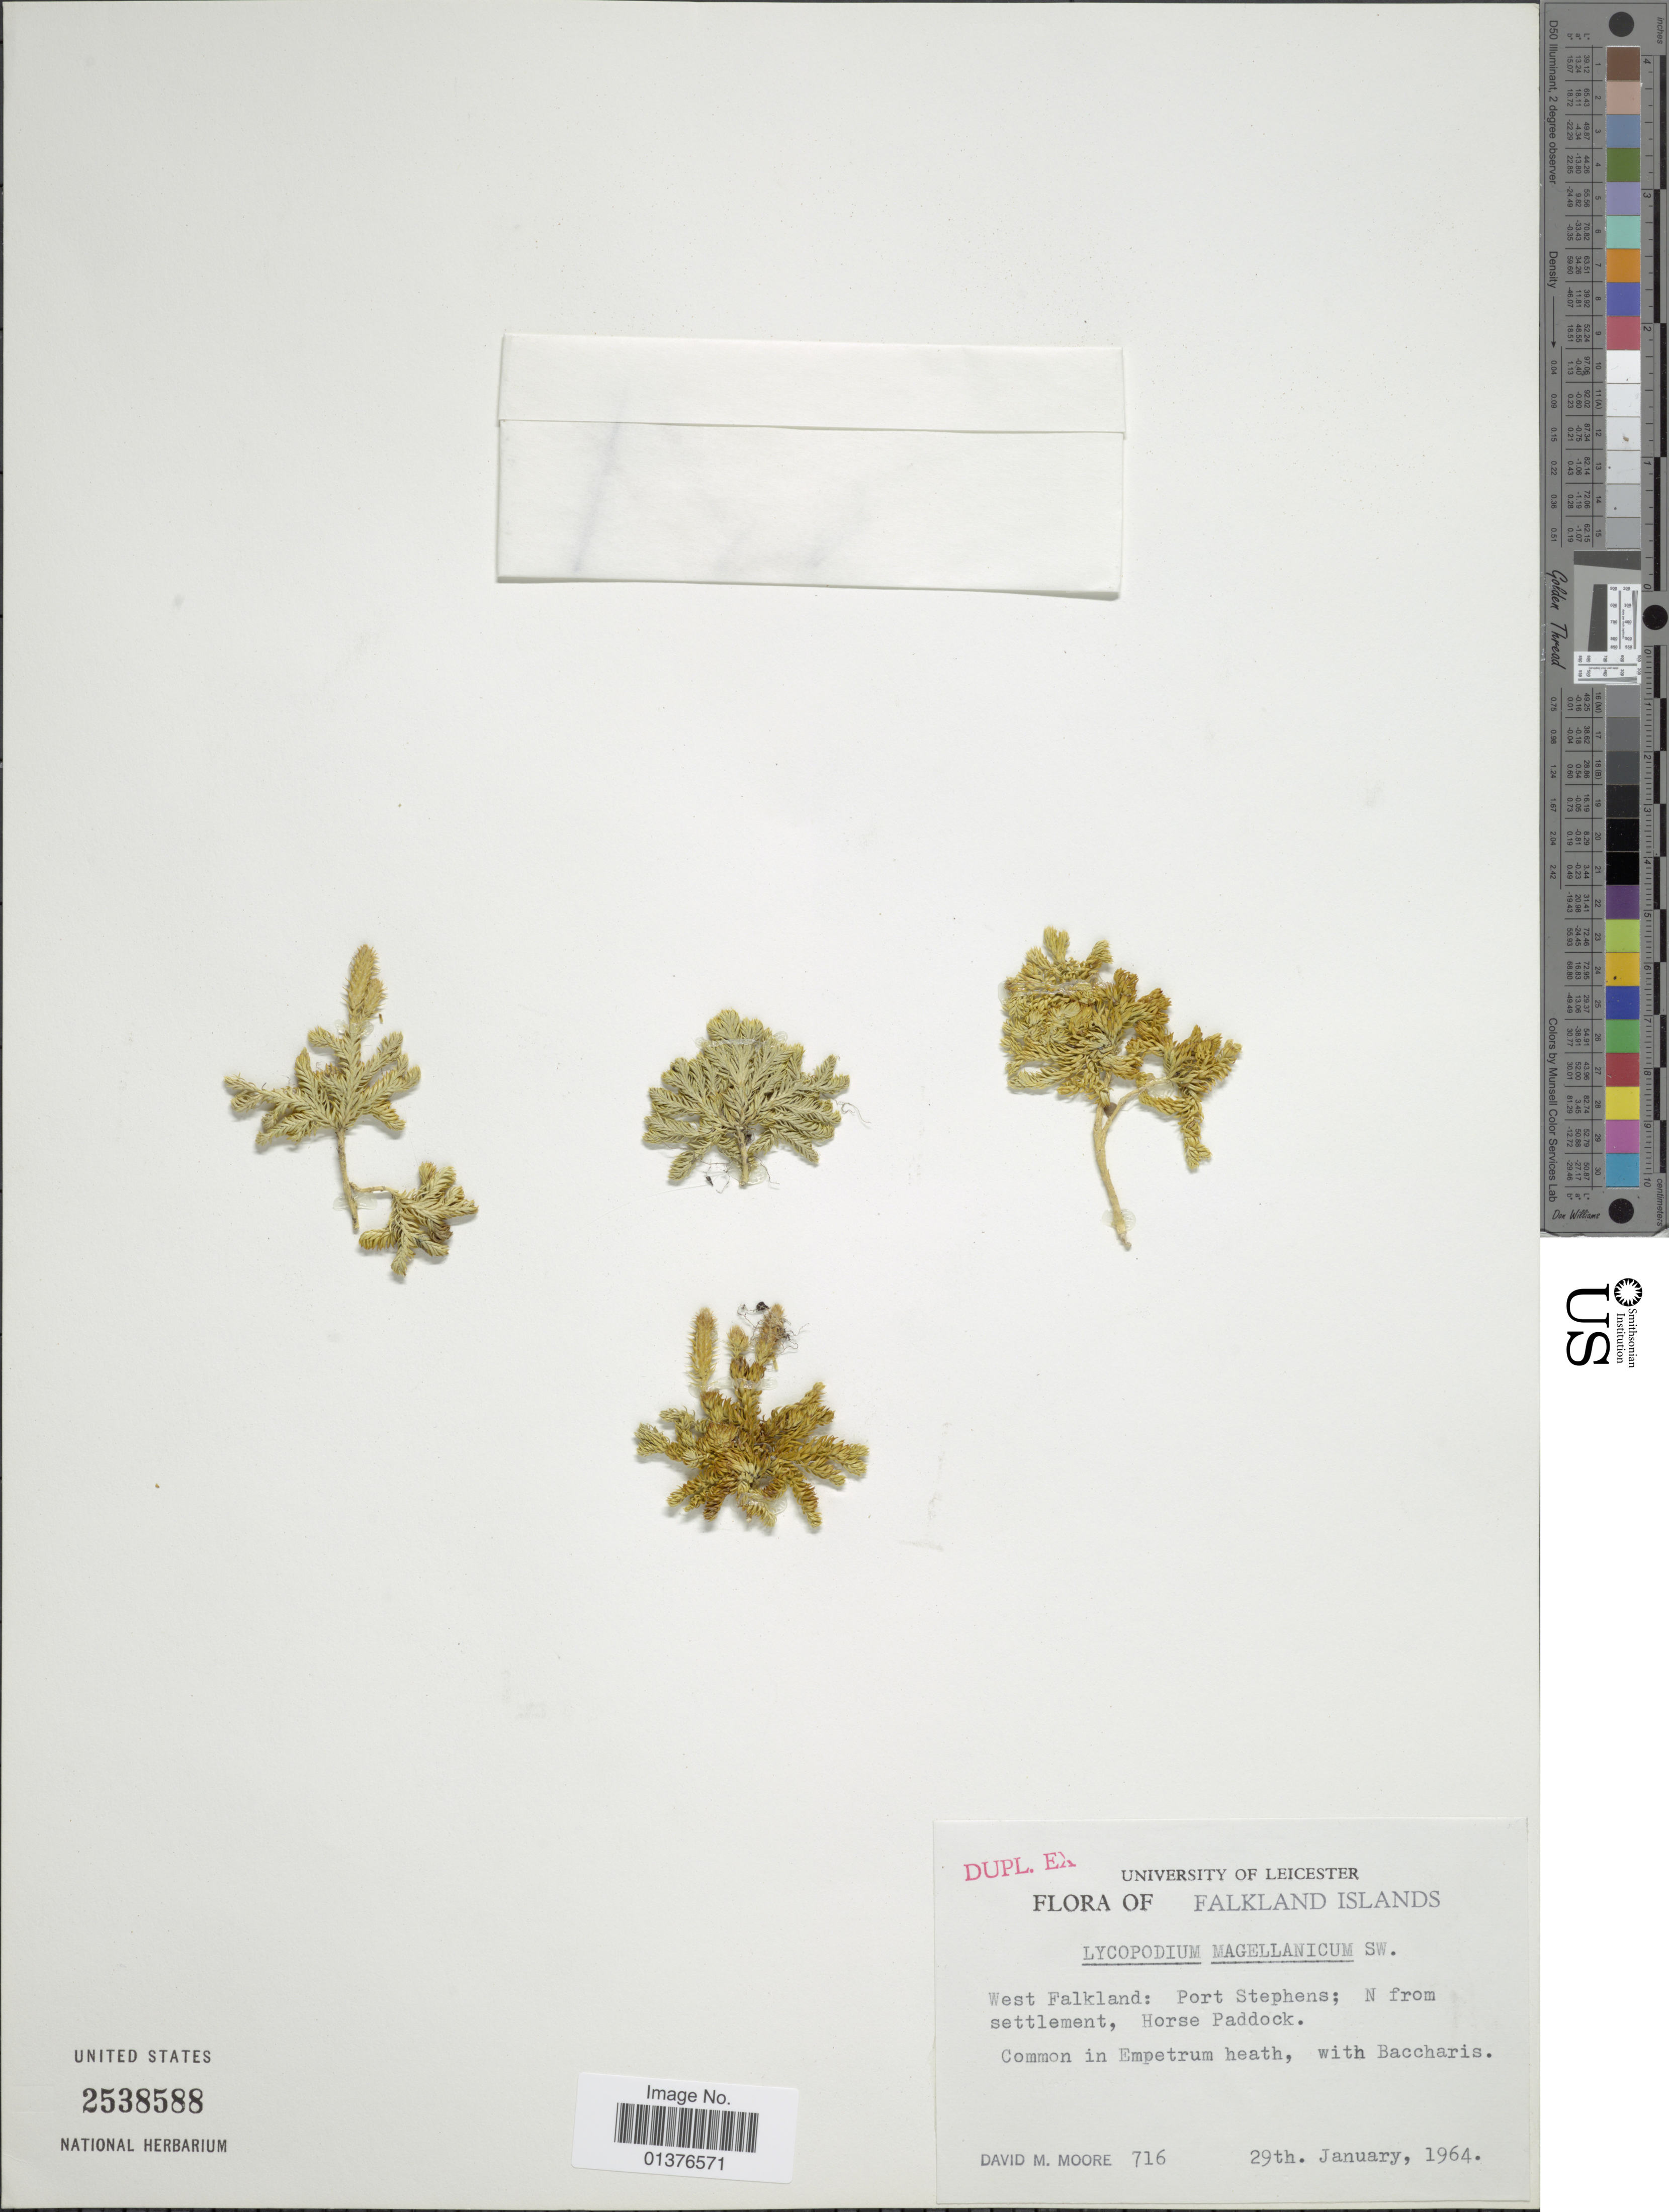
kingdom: Plantae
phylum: Tracheophyta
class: Lycopodiopsida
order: Lycopodiales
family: Lycopodiaceae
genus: Austrolycopodium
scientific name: Austrolycopodium magellanicum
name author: (P. Beauv.) Holub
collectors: D. Moore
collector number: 716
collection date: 1964-01-29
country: Falkland Islands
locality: West Falkland: Port Stephens; N from settlement, Horse paddock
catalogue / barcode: US 2538588